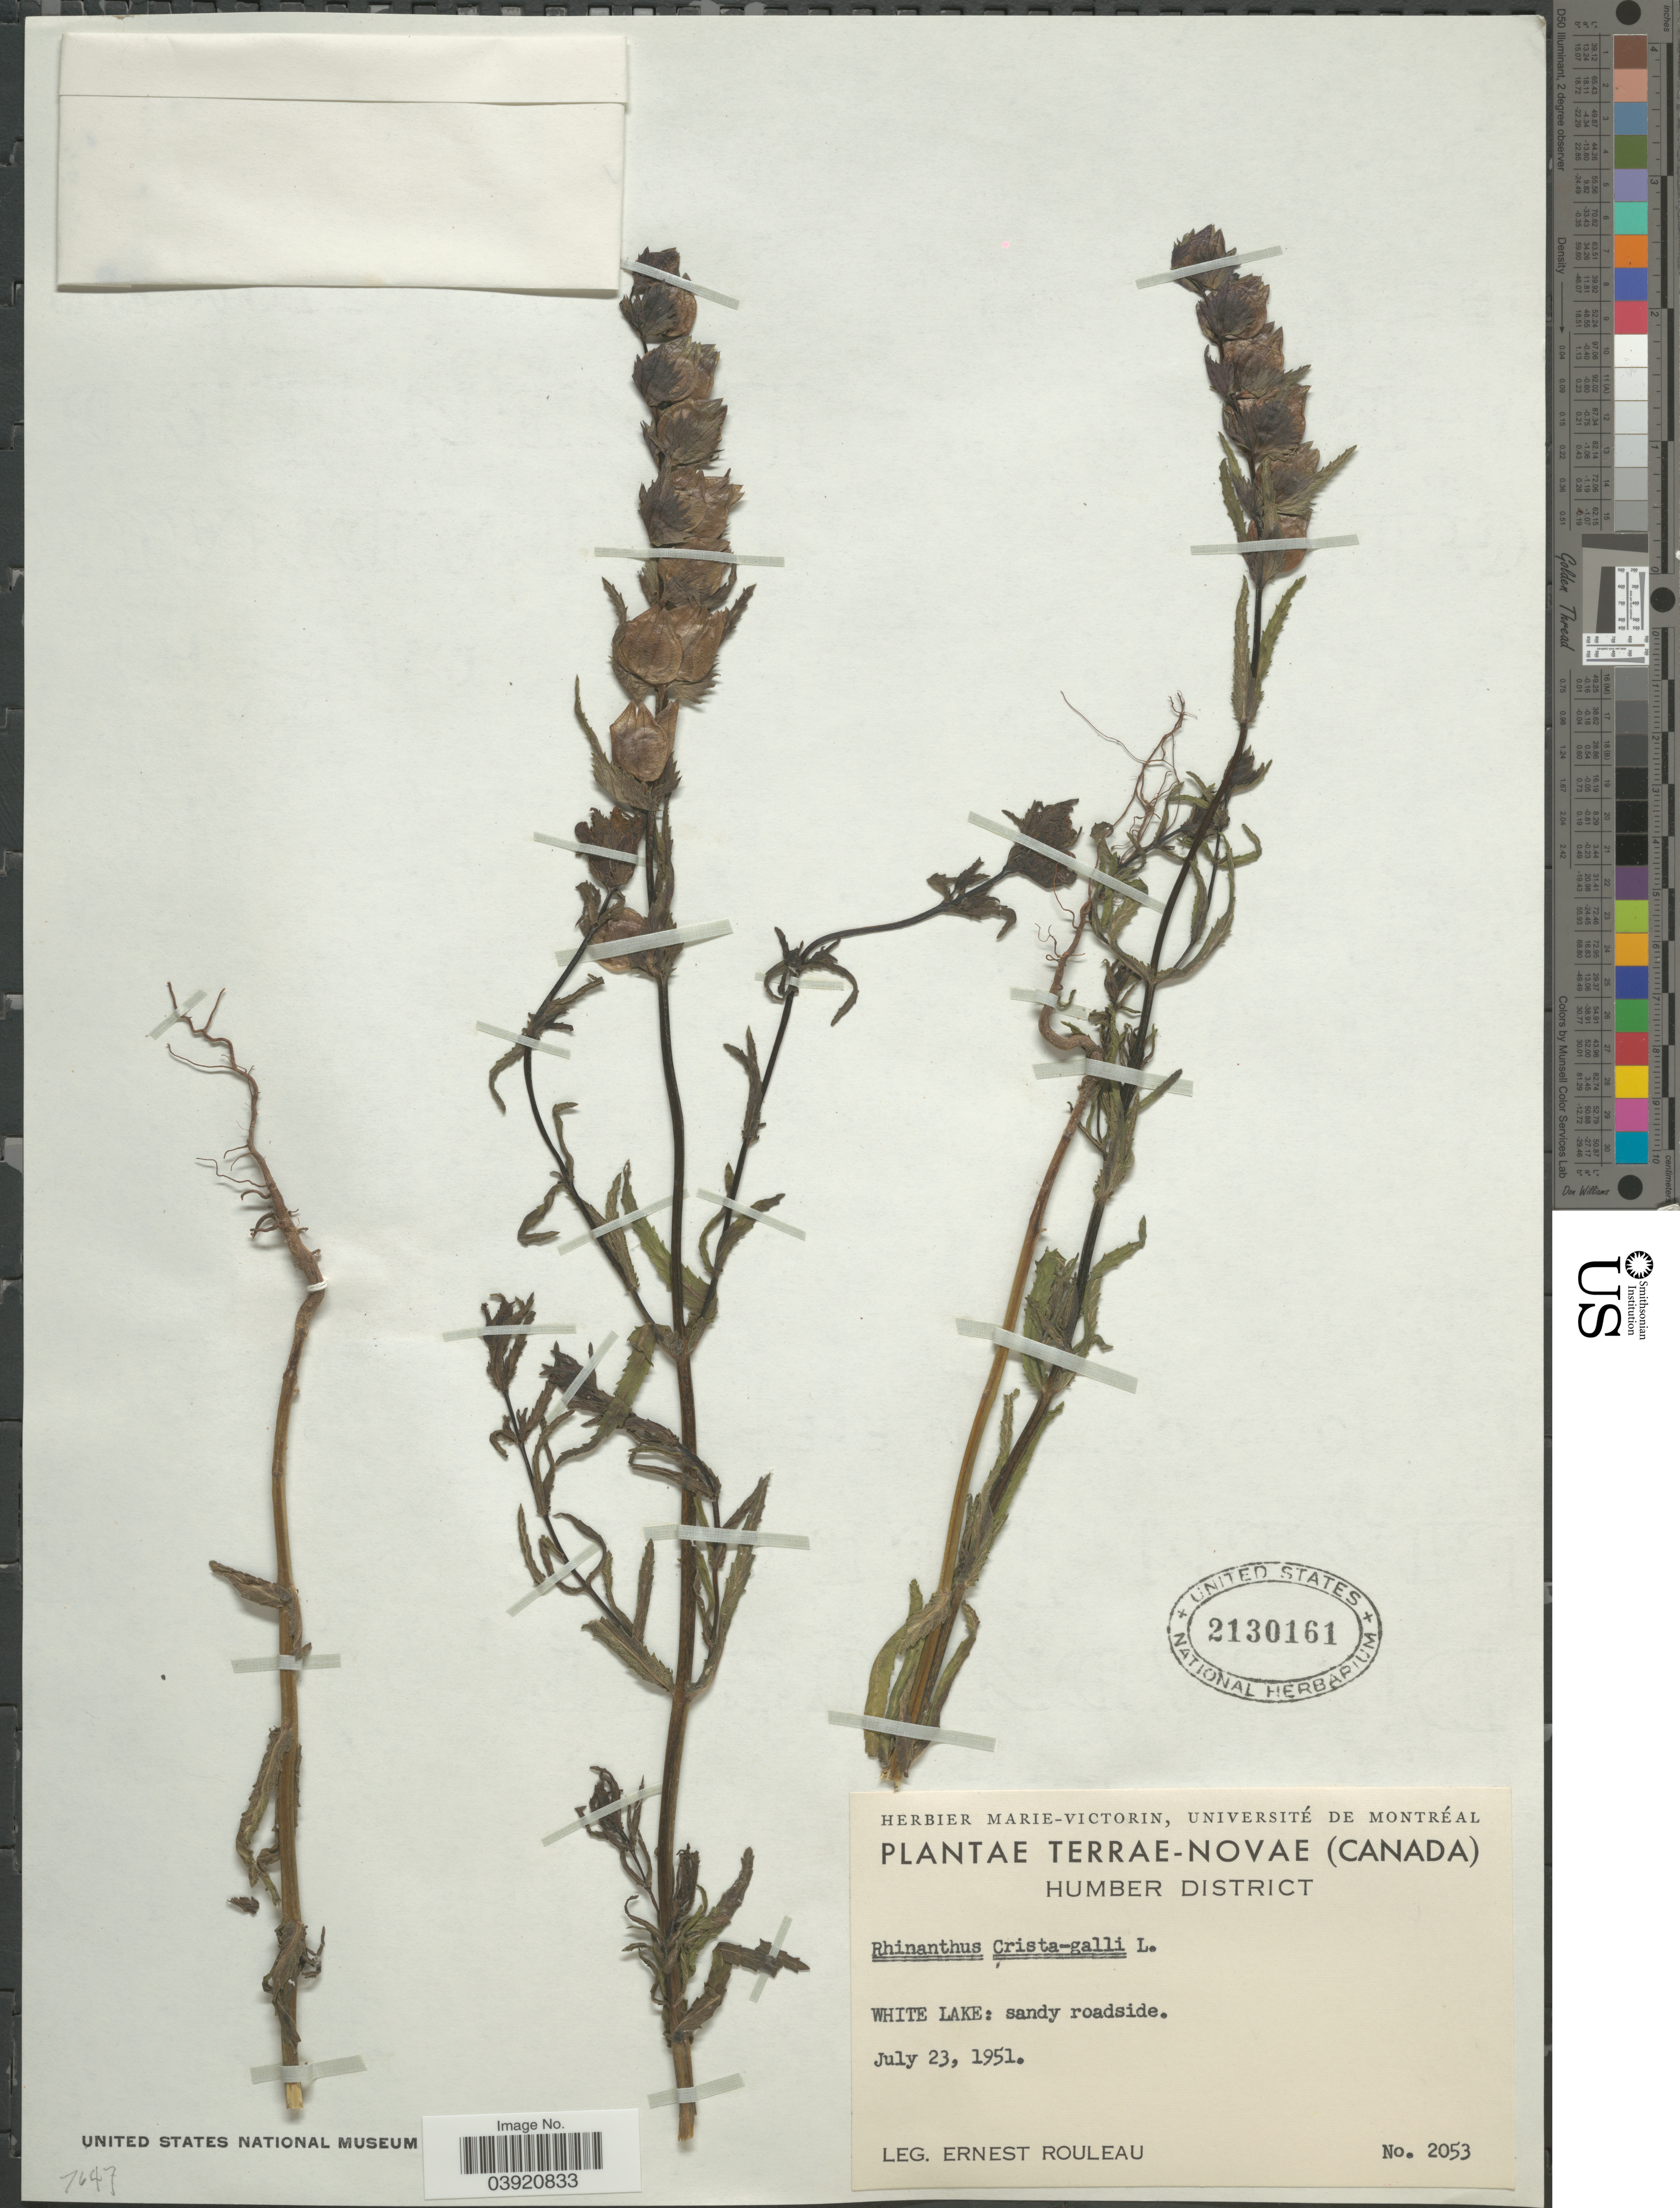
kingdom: Plantae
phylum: Tracheophyta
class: Magnoliopsida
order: Lamiales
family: Orobanchaceae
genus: Rhinanthus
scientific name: Rhinanthus crista-galli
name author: L.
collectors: J. Rouleau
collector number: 2053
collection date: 1951-07-23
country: Canada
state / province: Newfoundland and Labrador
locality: Terrae-Novae. Humber District. White Lake.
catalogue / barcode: US 2130161